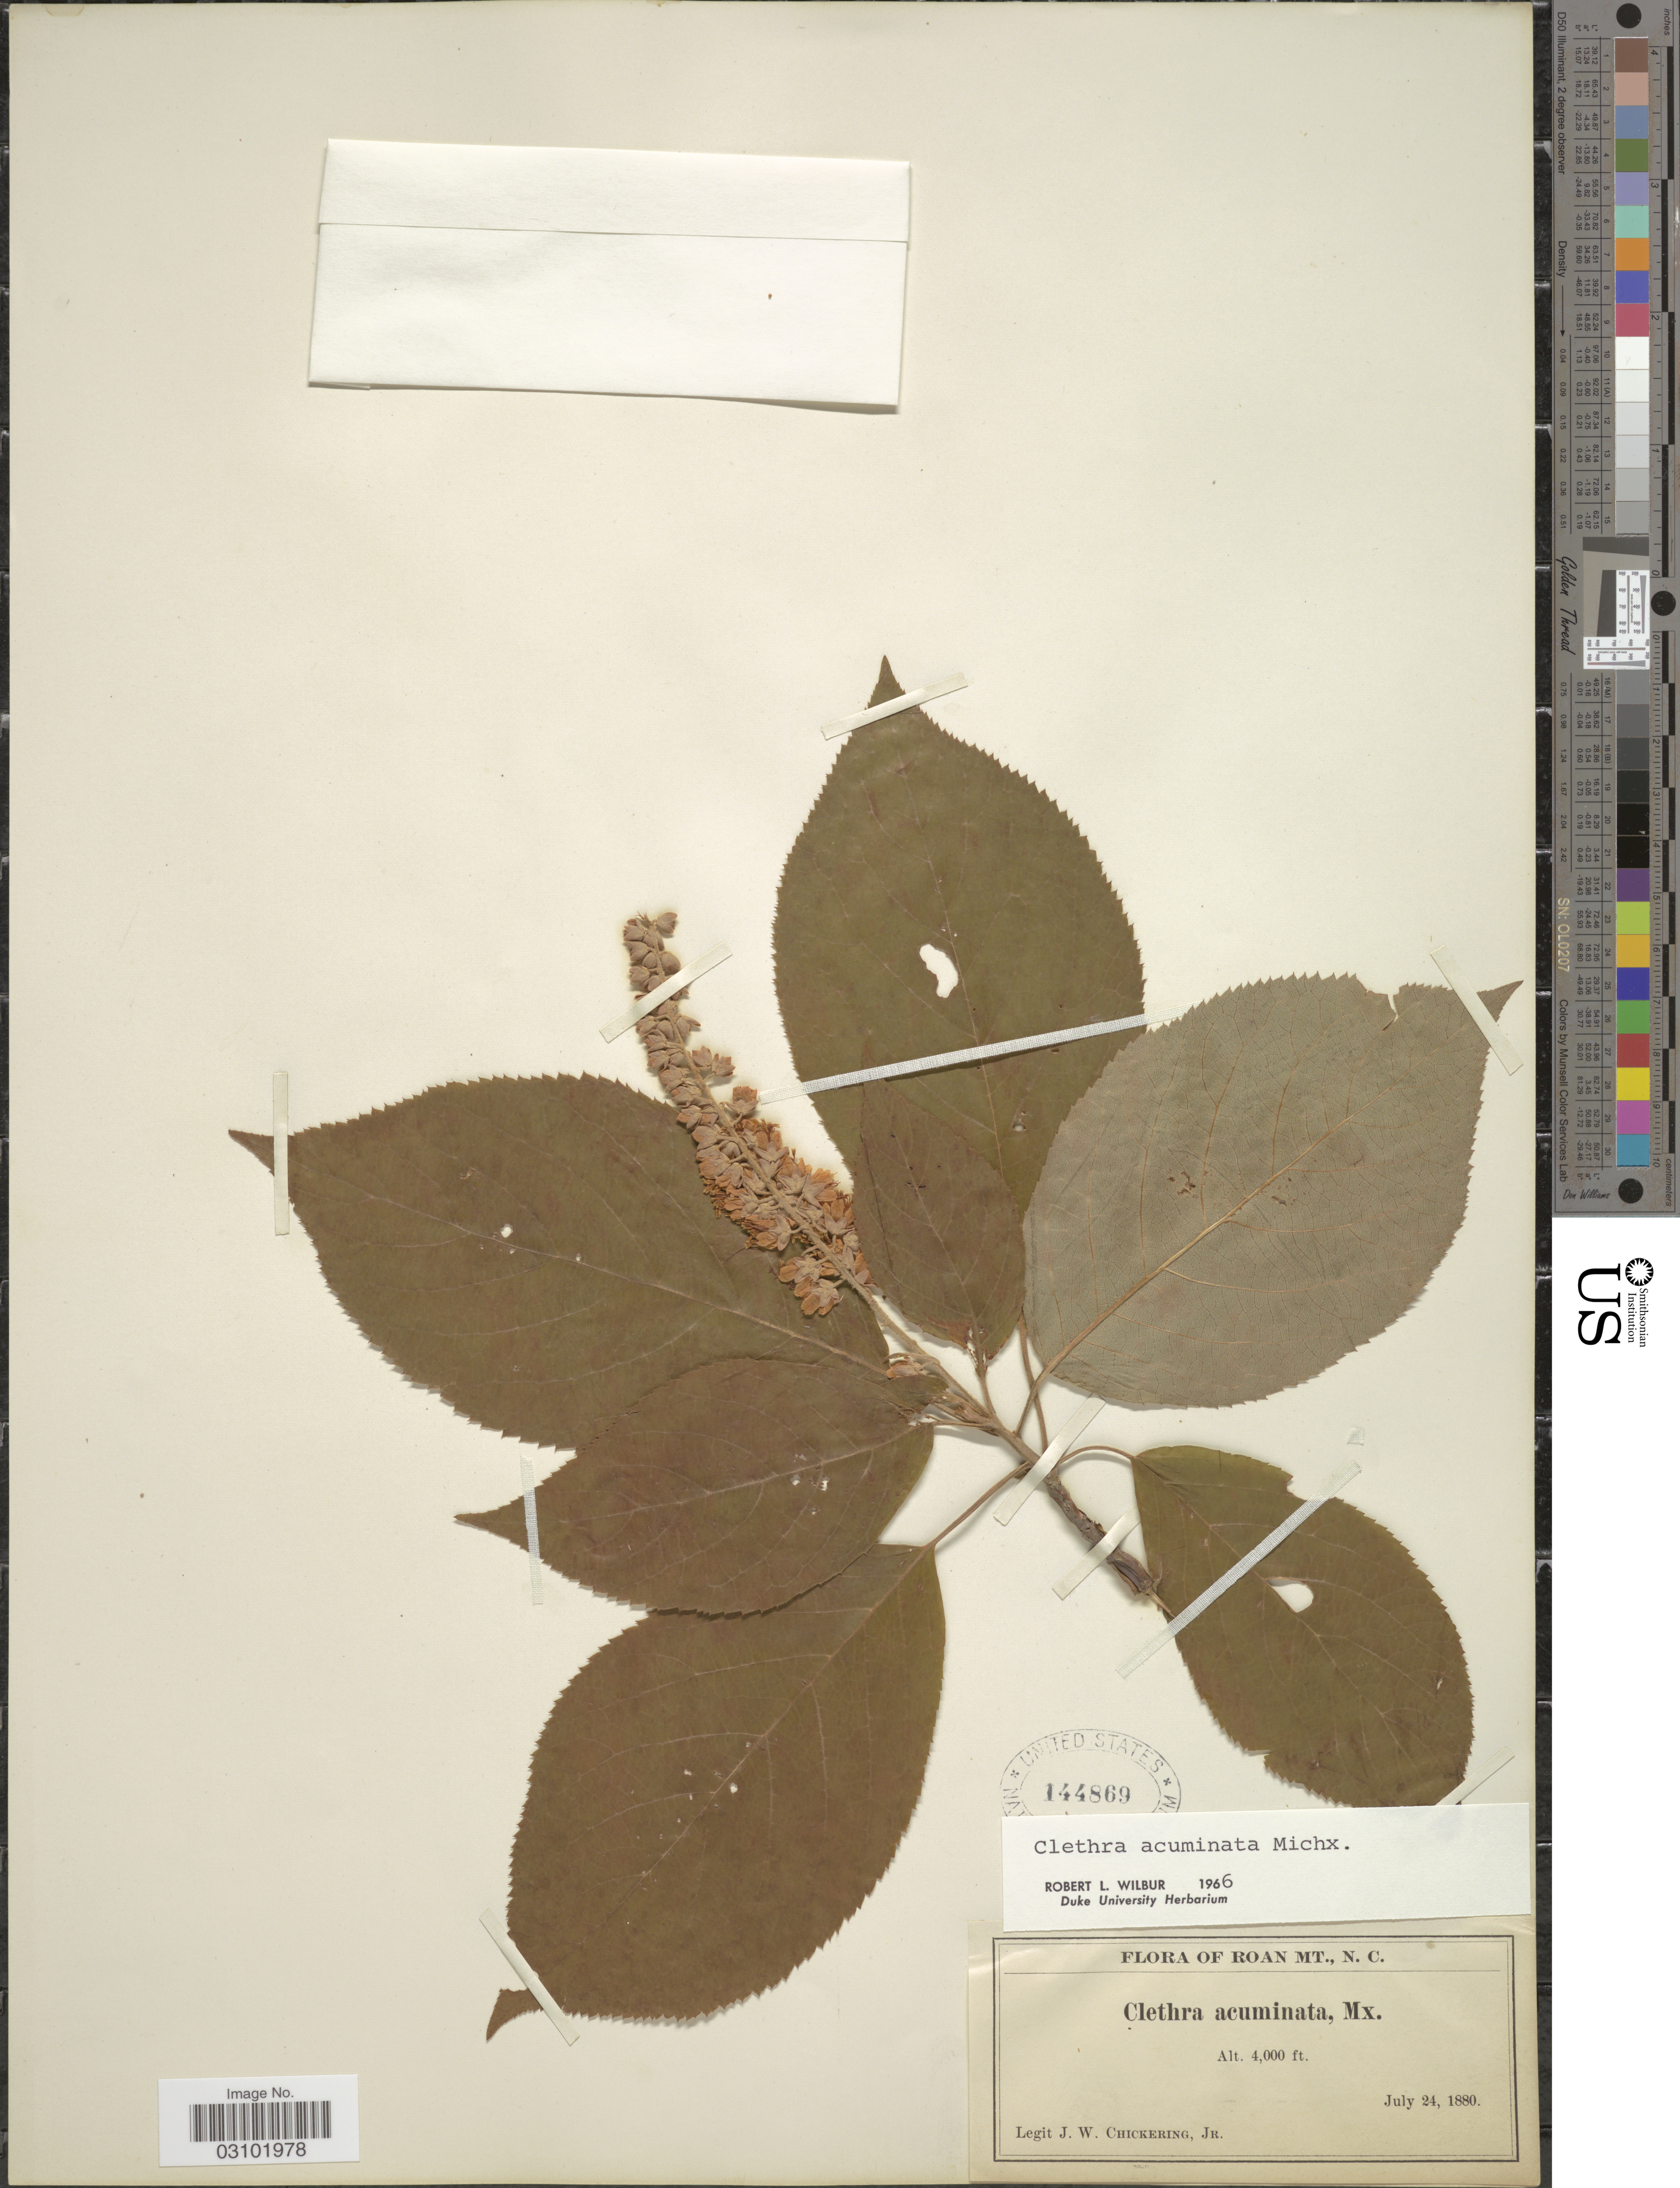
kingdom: Plantae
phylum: Tracheophyta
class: Magnoliopsida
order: Ericales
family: Clethraceae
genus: Clethra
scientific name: Clethra acuminata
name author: Michx.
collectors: J. W. Chickering Jr.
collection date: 1880-07-24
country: United States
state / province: North Carolina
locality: Roan Mt.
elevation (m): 1219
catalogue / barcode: US 144869